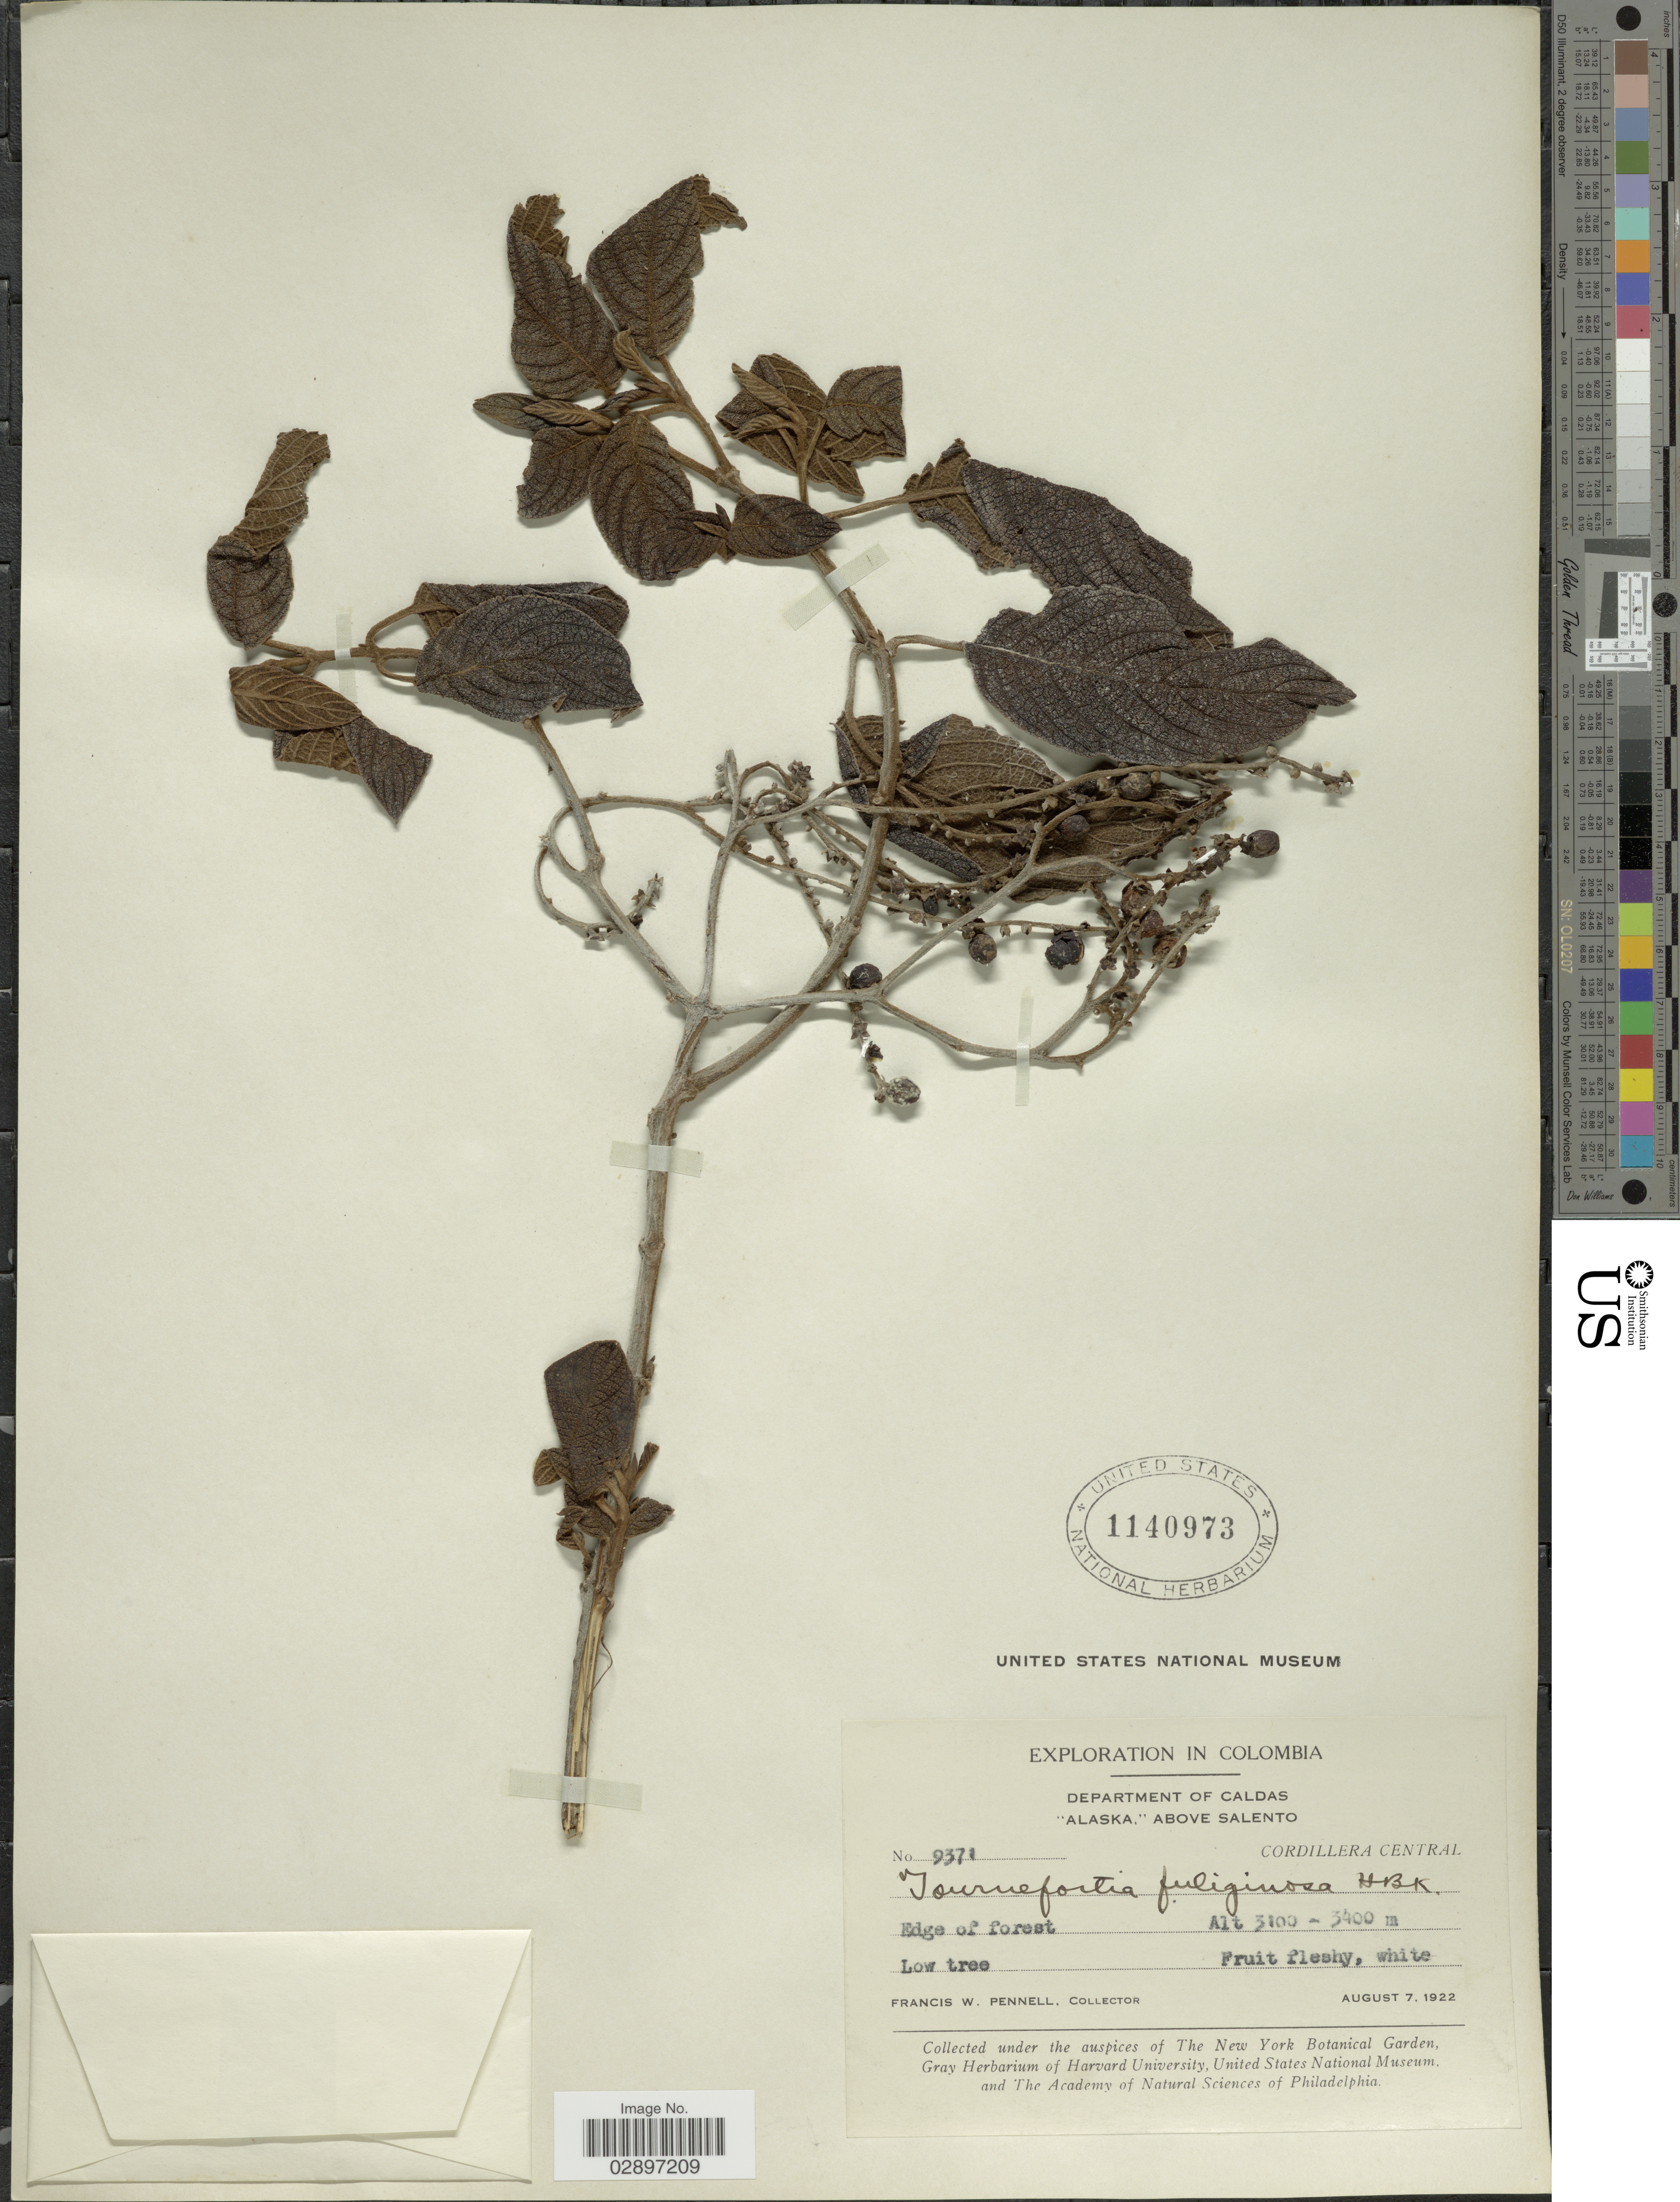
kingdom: Plantae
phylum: Tracheophyta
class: Magnoliopsida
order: Boraginales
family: Heliotropiaceae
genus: Tournefortia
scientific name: Tournefortia fuliginosa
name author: Kunth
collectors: F. W. Pennell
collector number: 9371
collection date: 1922-08-07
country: Colombia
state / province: Caldas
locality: Department of Caldas "Alaska," Above Salento. Cordillera Central. Edge of forest.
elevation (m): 3100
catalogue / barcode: US 1140973